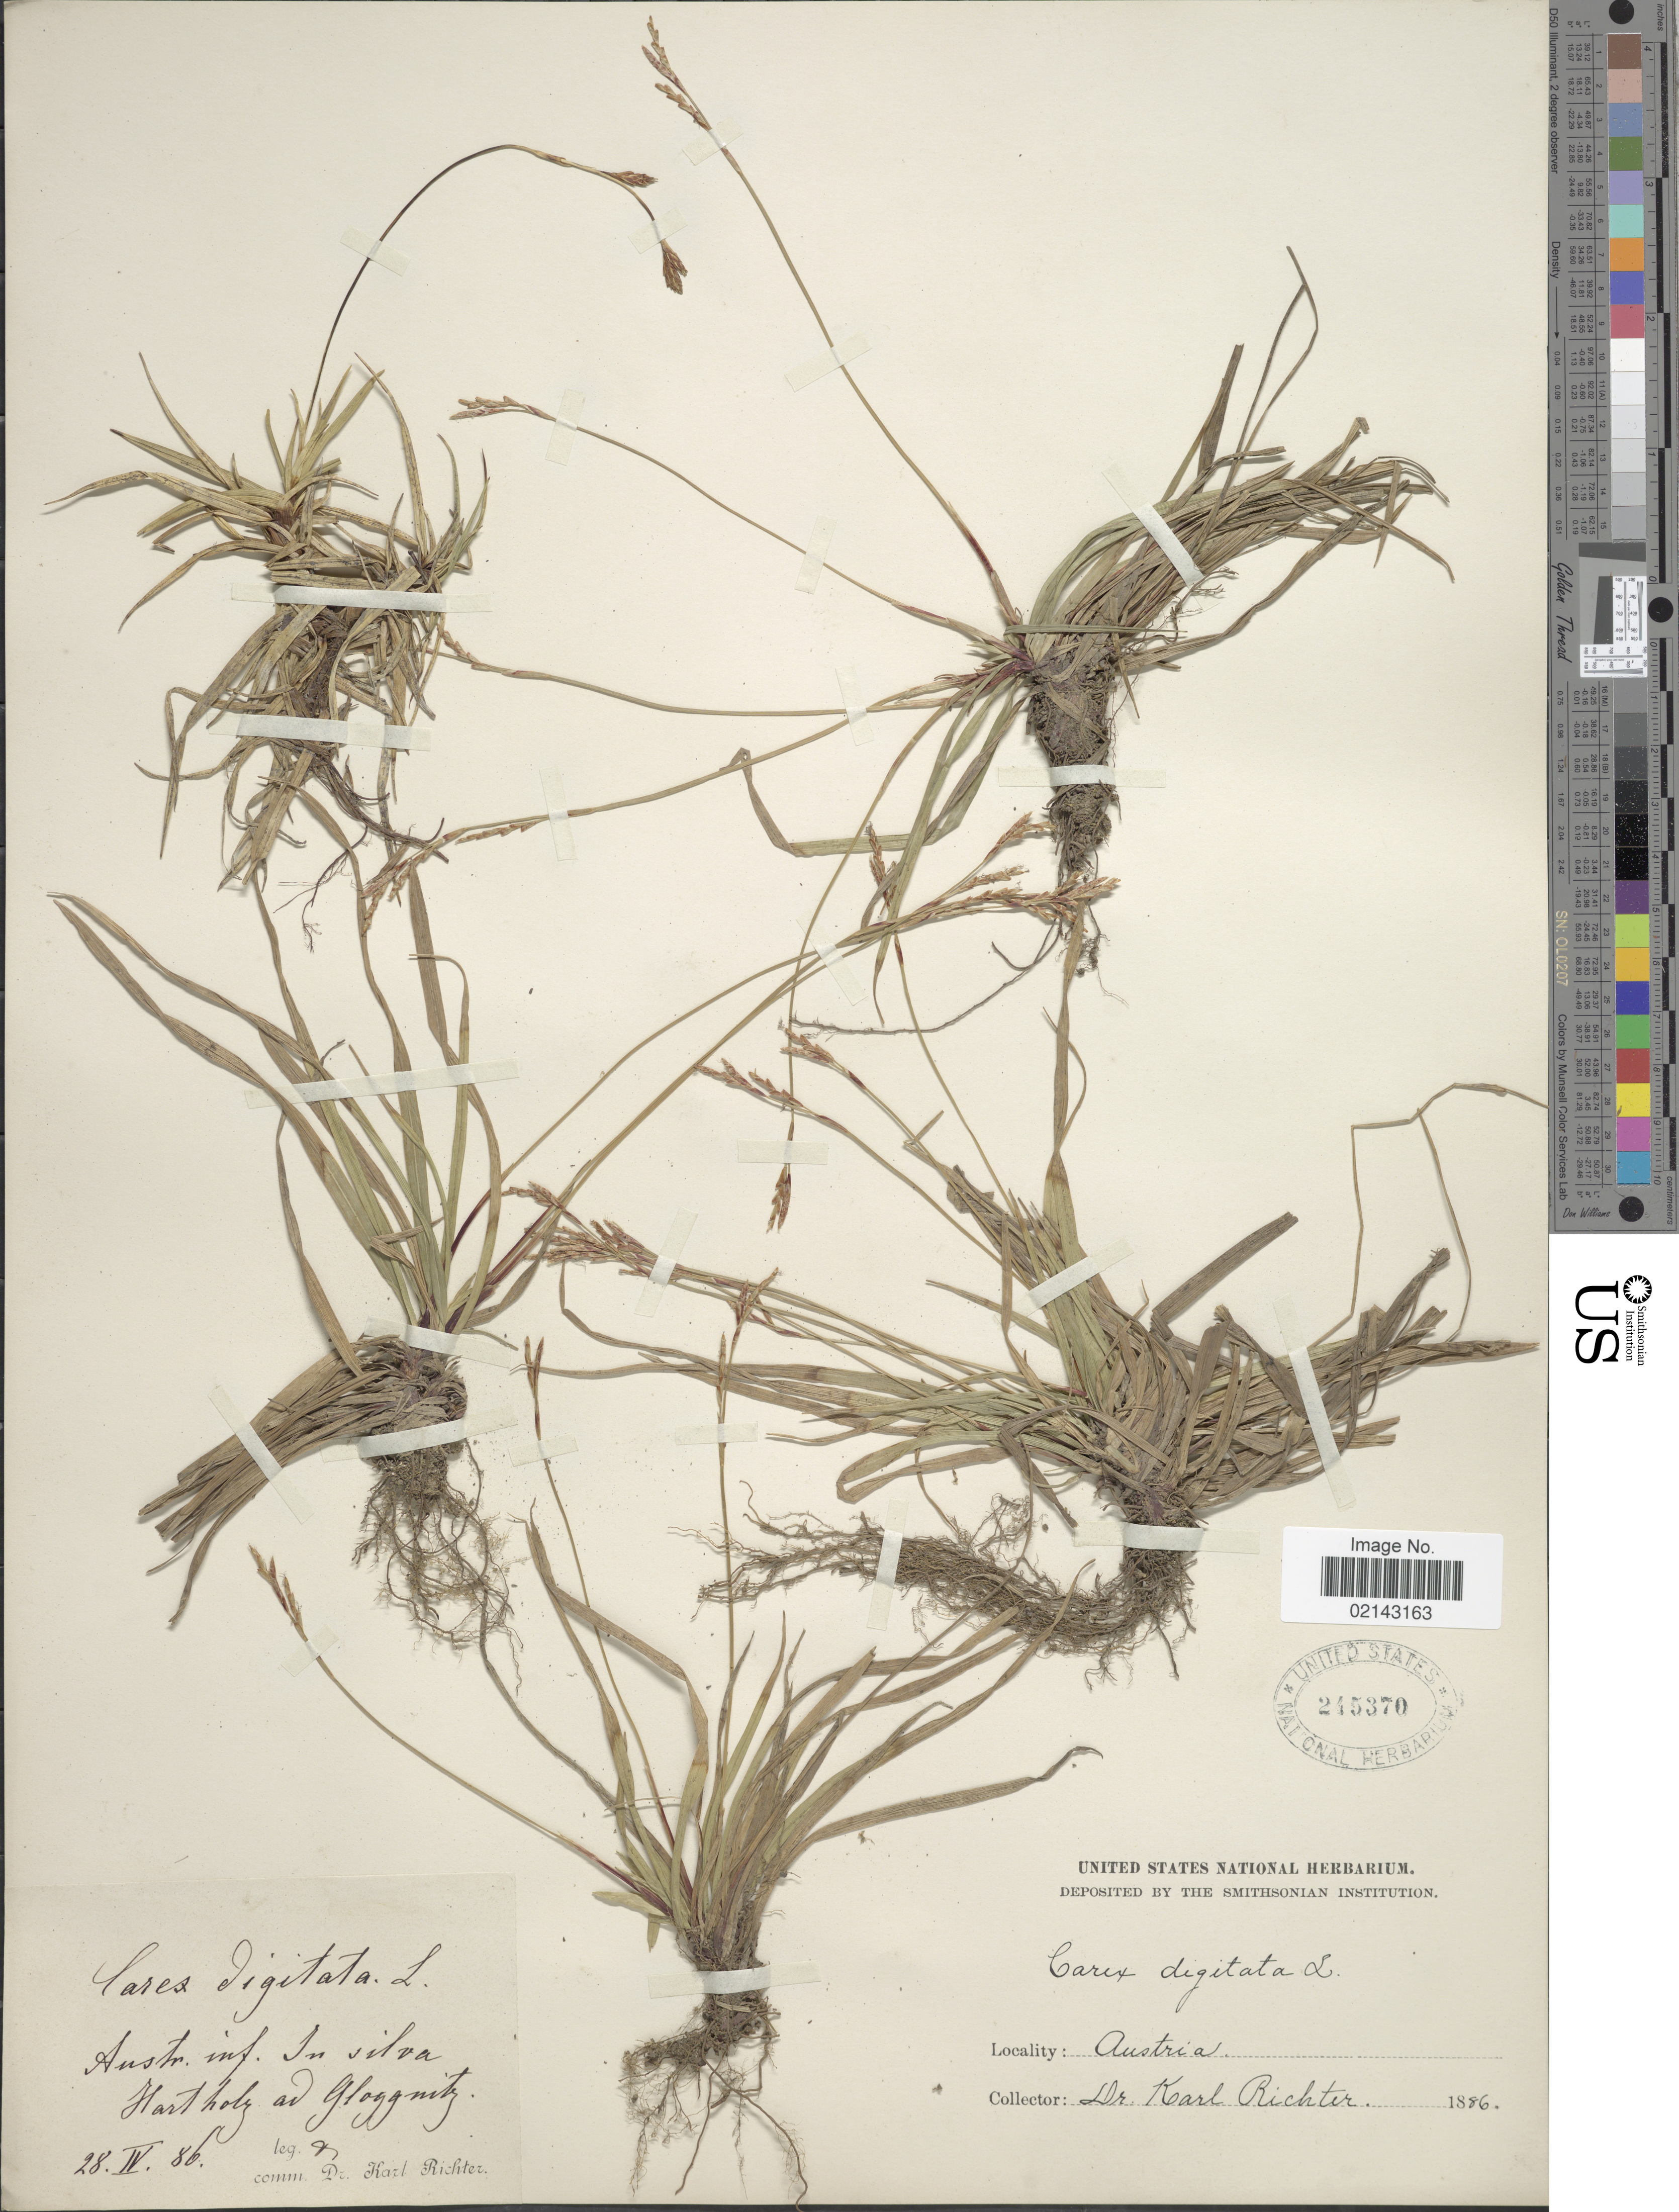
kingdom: Plantae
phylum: Tracheophyta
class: Liliopsida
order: Poales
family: Cyperaceae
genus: Carex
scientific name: Carex digitata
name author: L.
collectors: K. Richter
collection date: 1886-04-28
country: Austria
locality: Austr. inf. In silva Hartholz ad Gloggnitz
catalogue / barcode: US 245370